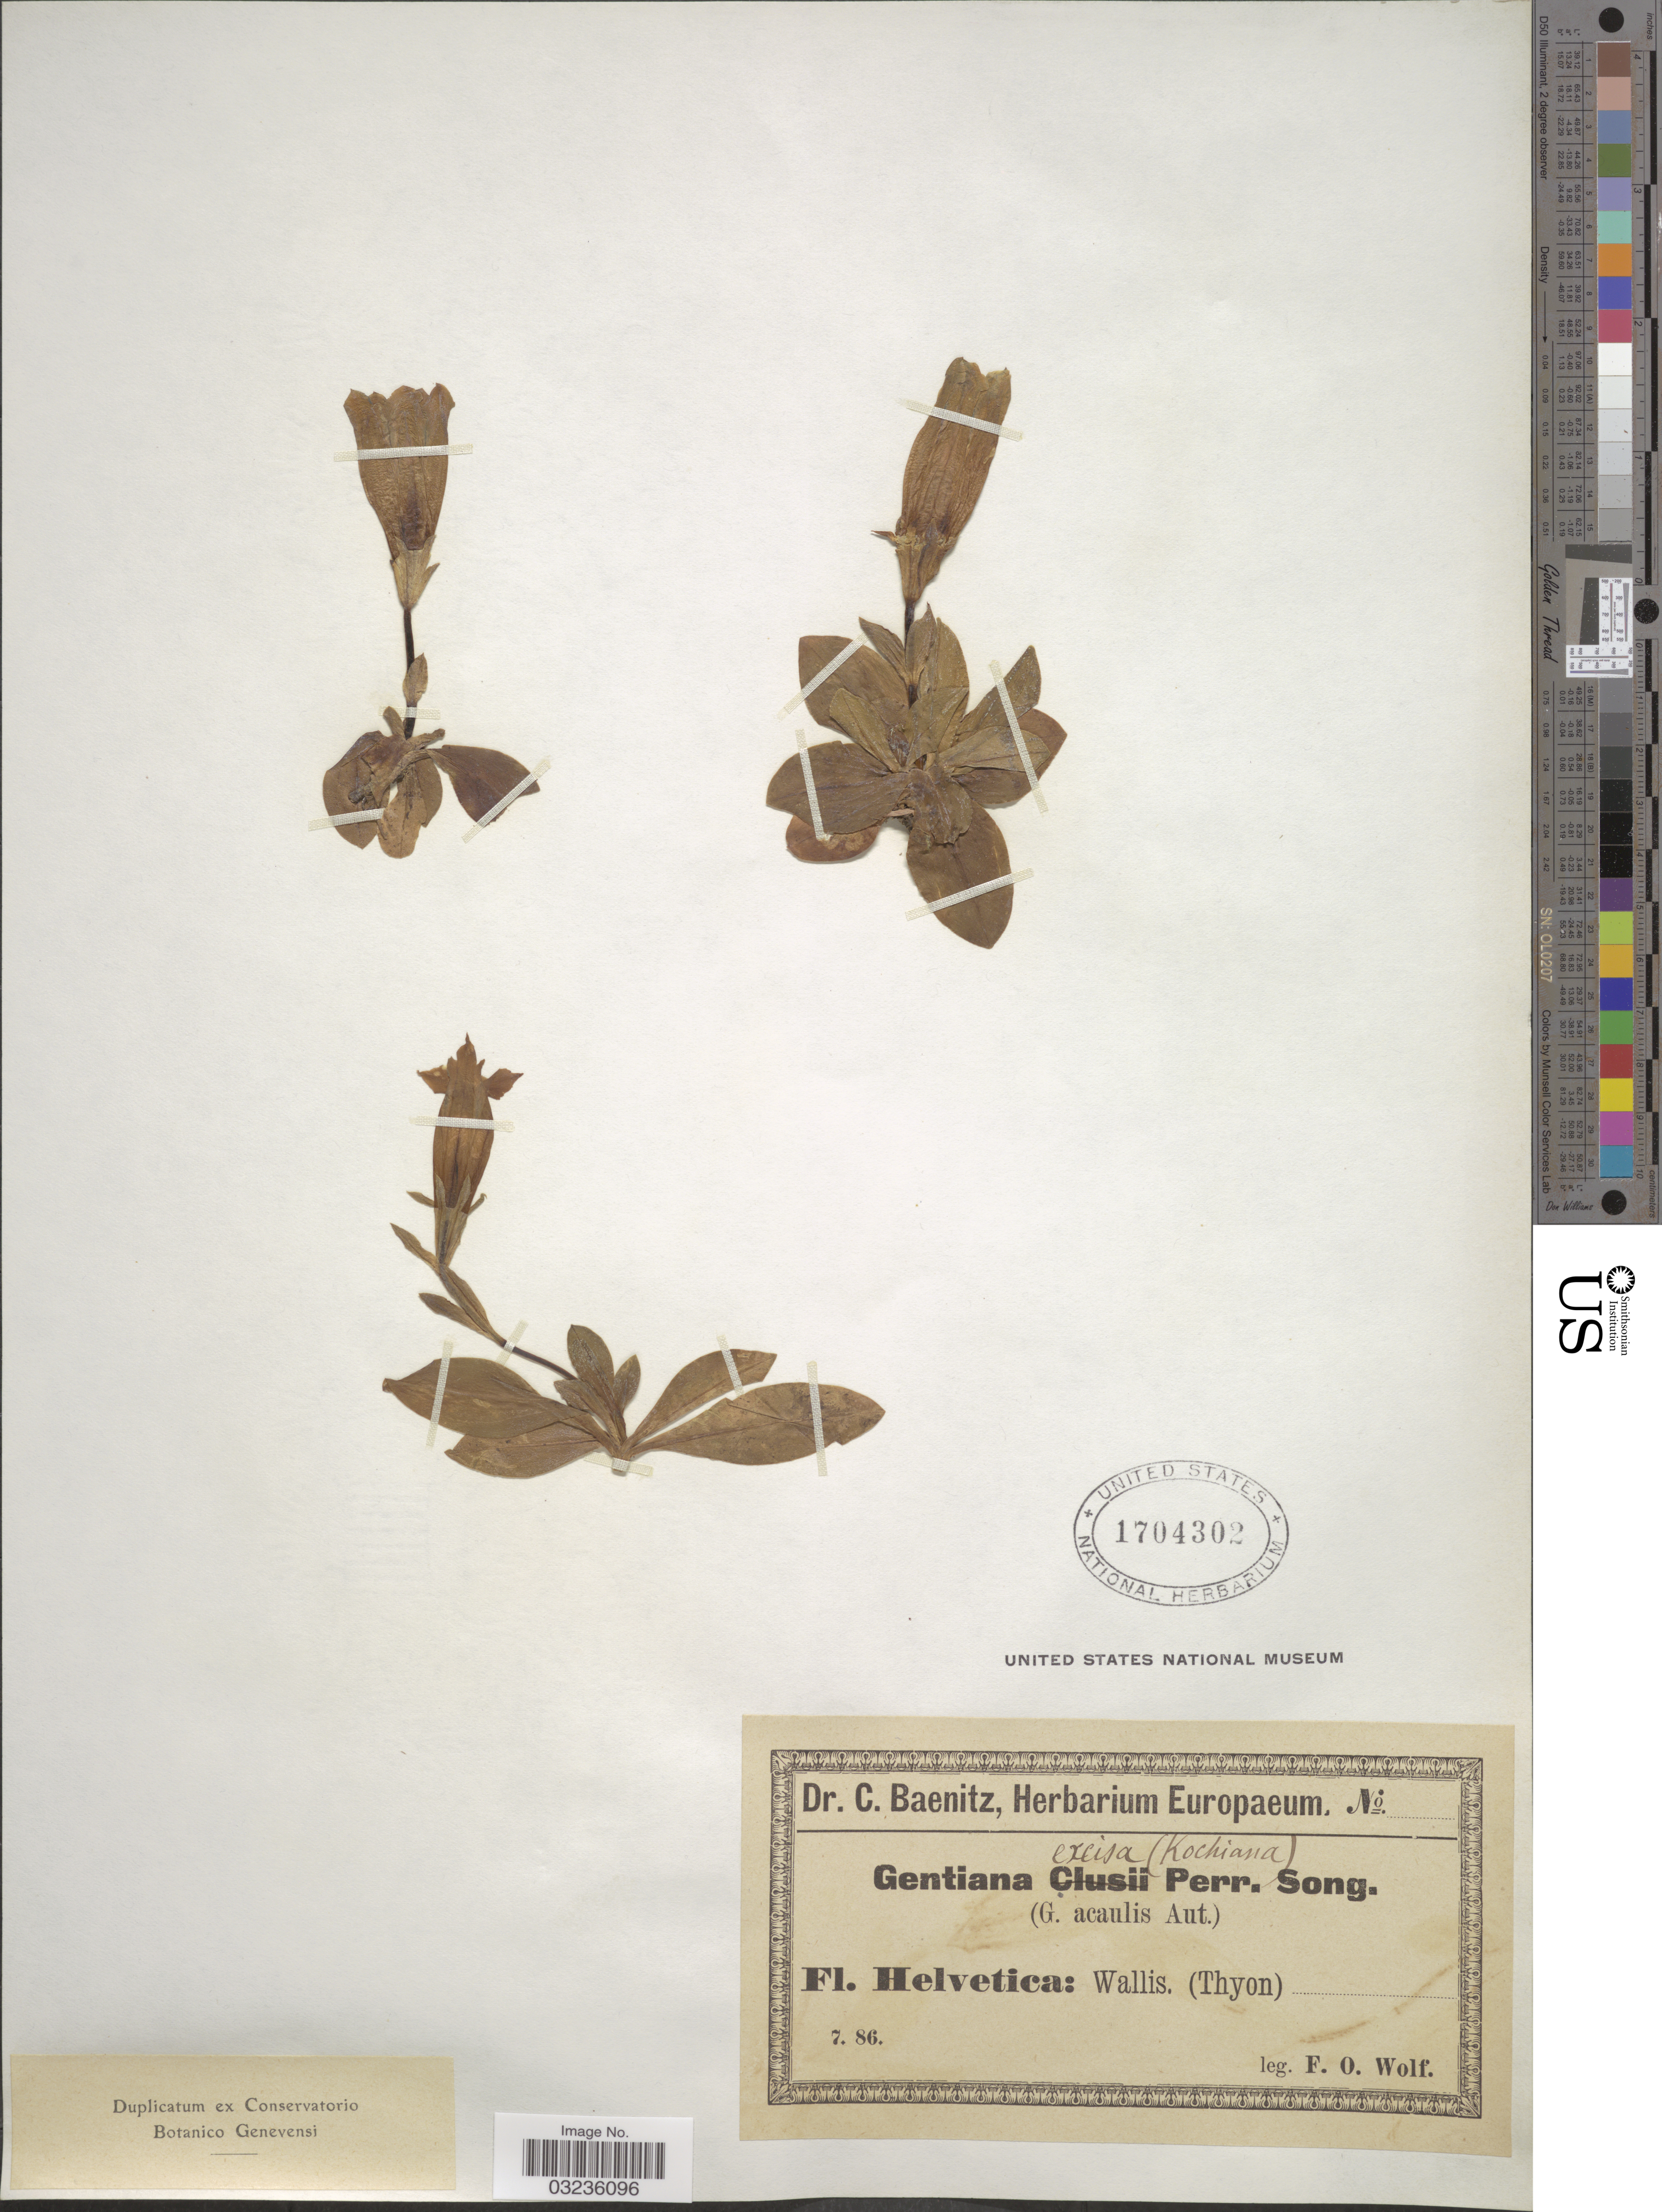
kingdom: Plantae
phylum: Tracheophyta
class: Magnoliopsida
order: Gentianales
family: Gentianaceae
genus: Gentiana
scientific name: Gentiana excisa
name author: C. Presl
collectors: F. Wolf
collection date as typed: Transcribed d/m/y: /7/86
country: Switzerland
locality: Fl. Helvetica: Wallis (Thyon).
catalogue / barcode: US 1704302